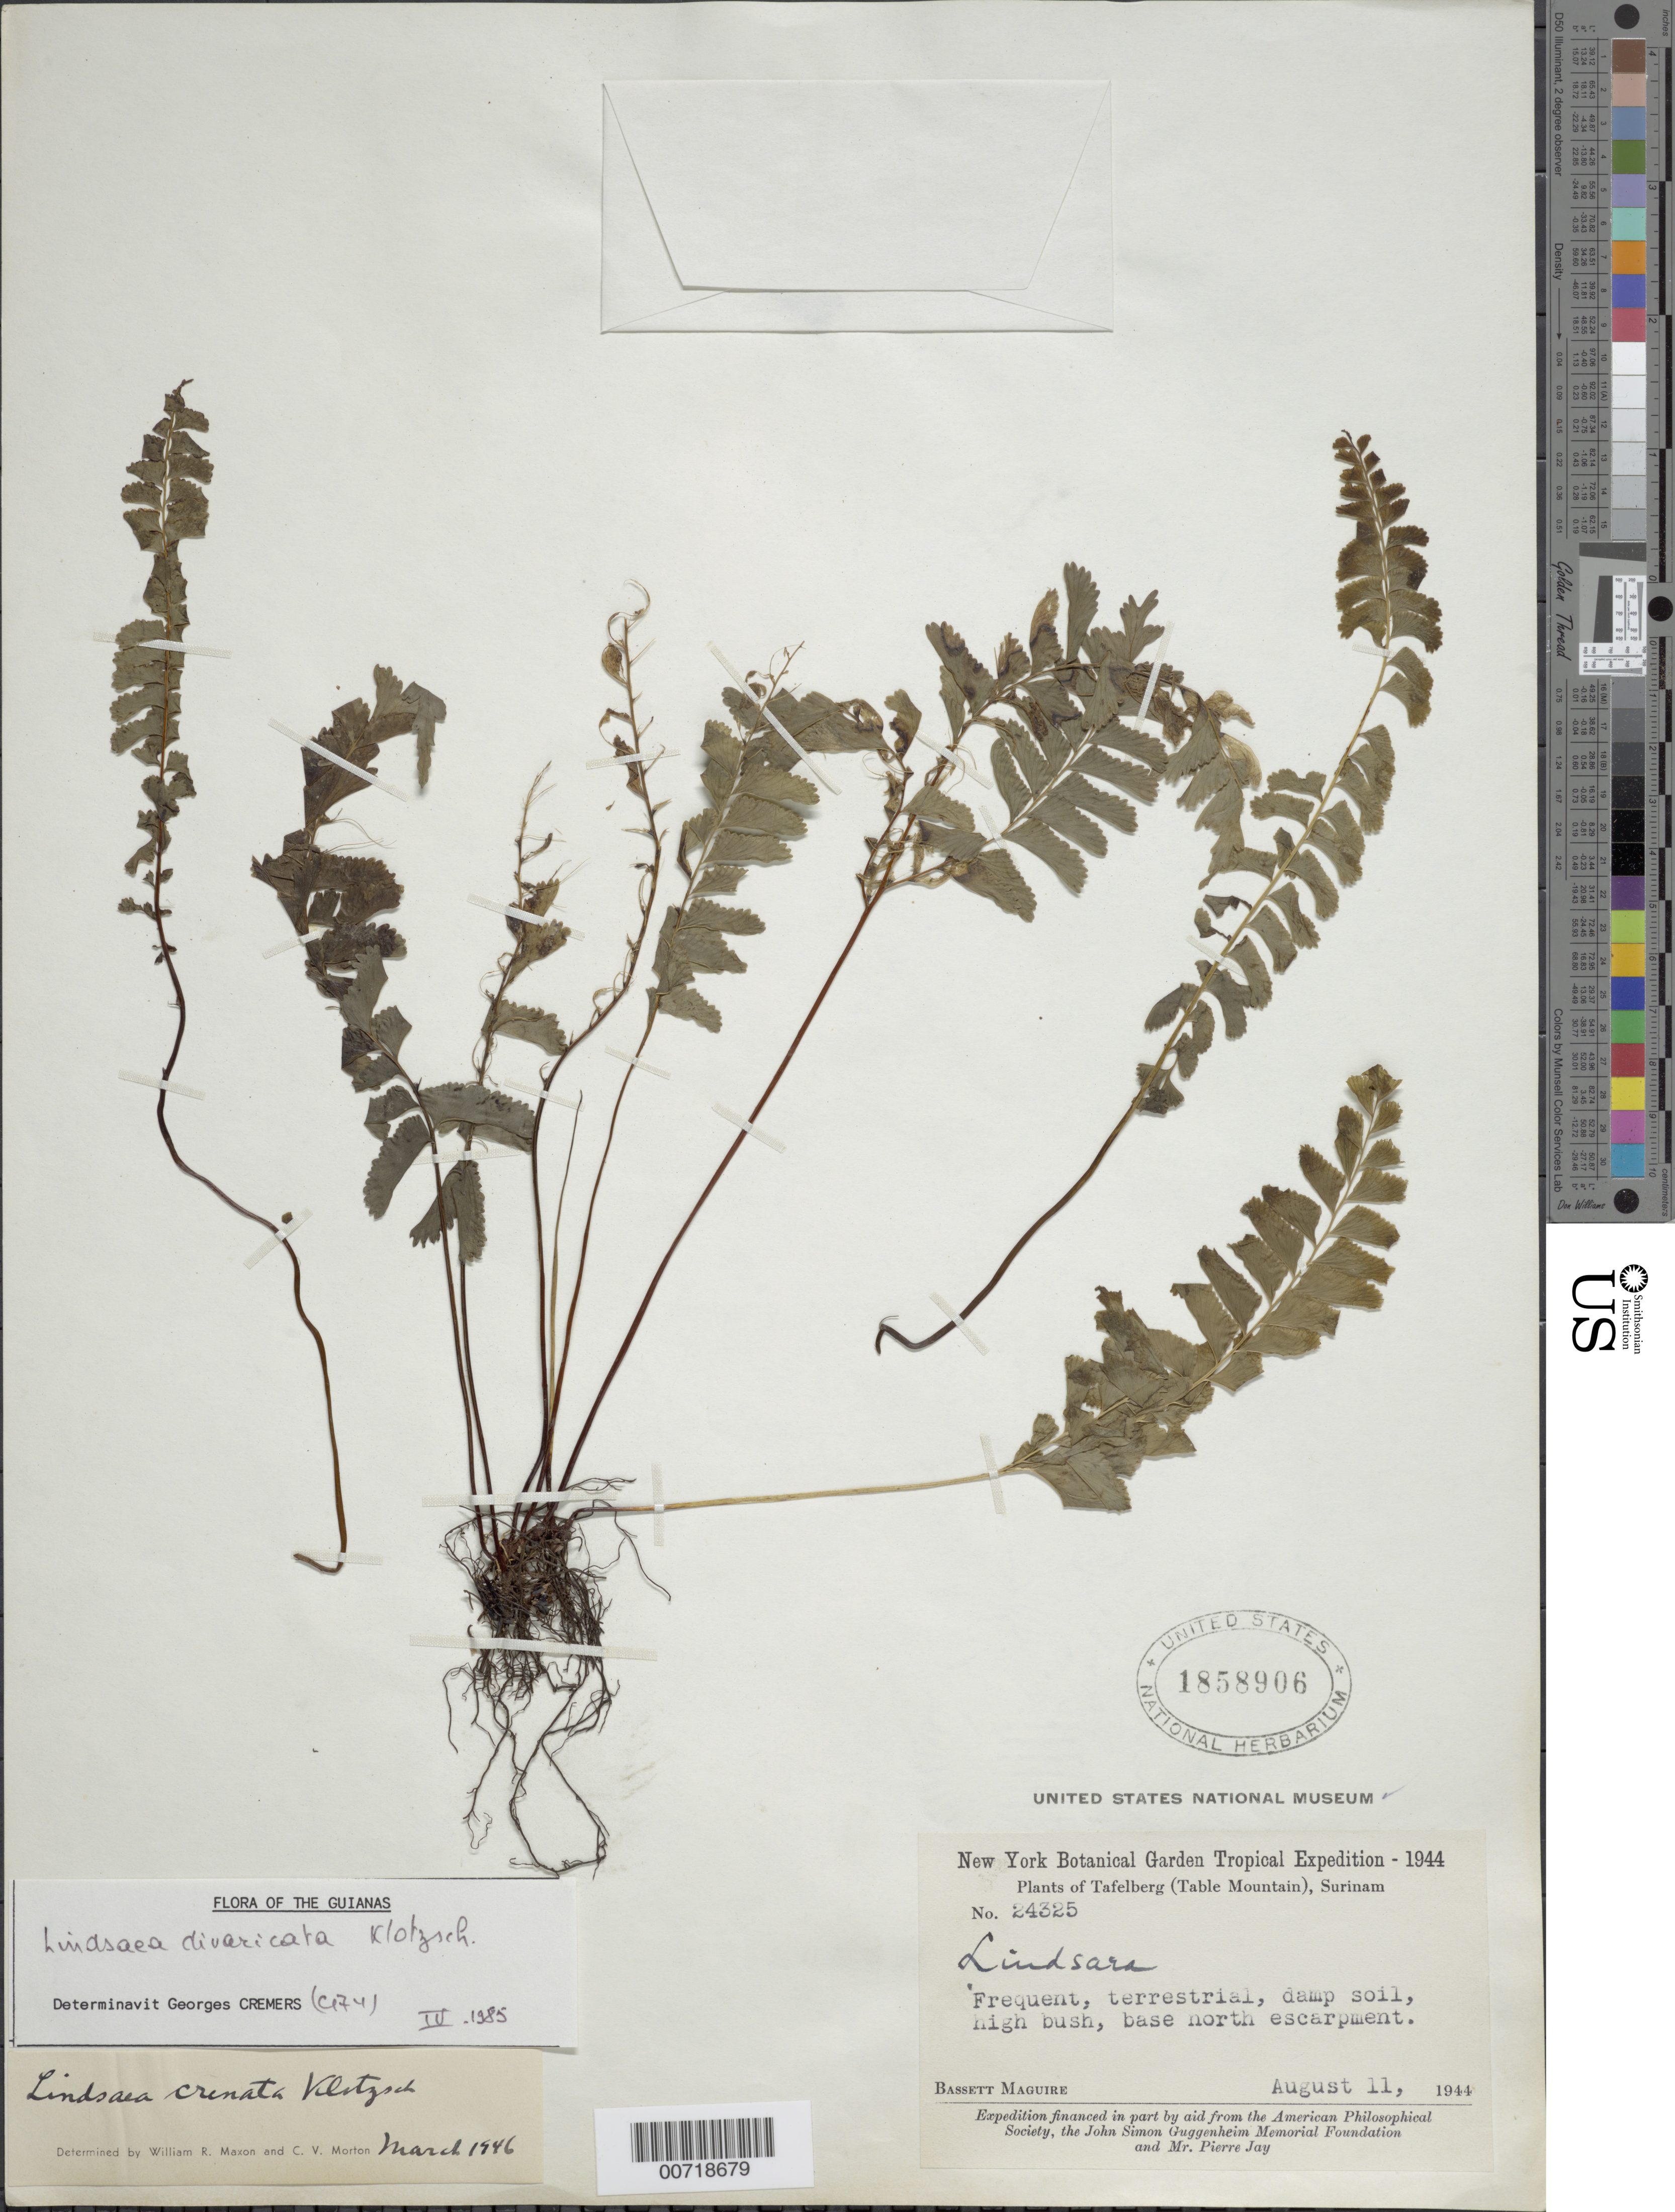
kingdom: Plantae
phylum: Tracheophyta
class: Polypodiopsida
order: Polypodiales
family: Lindsaeaceae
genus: Lindsaea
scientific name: Lindsaea divaricata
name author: Klotzsch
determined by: Cremers, Georges A.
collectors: B. Maguire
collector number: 24325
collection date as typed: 11-Aug-44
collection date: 1944-08-11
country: Suriname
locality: Tafelberg (Table Mountain), north escarpment base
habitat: Damp soil, high bush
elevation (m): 390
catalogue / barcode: US 1858906